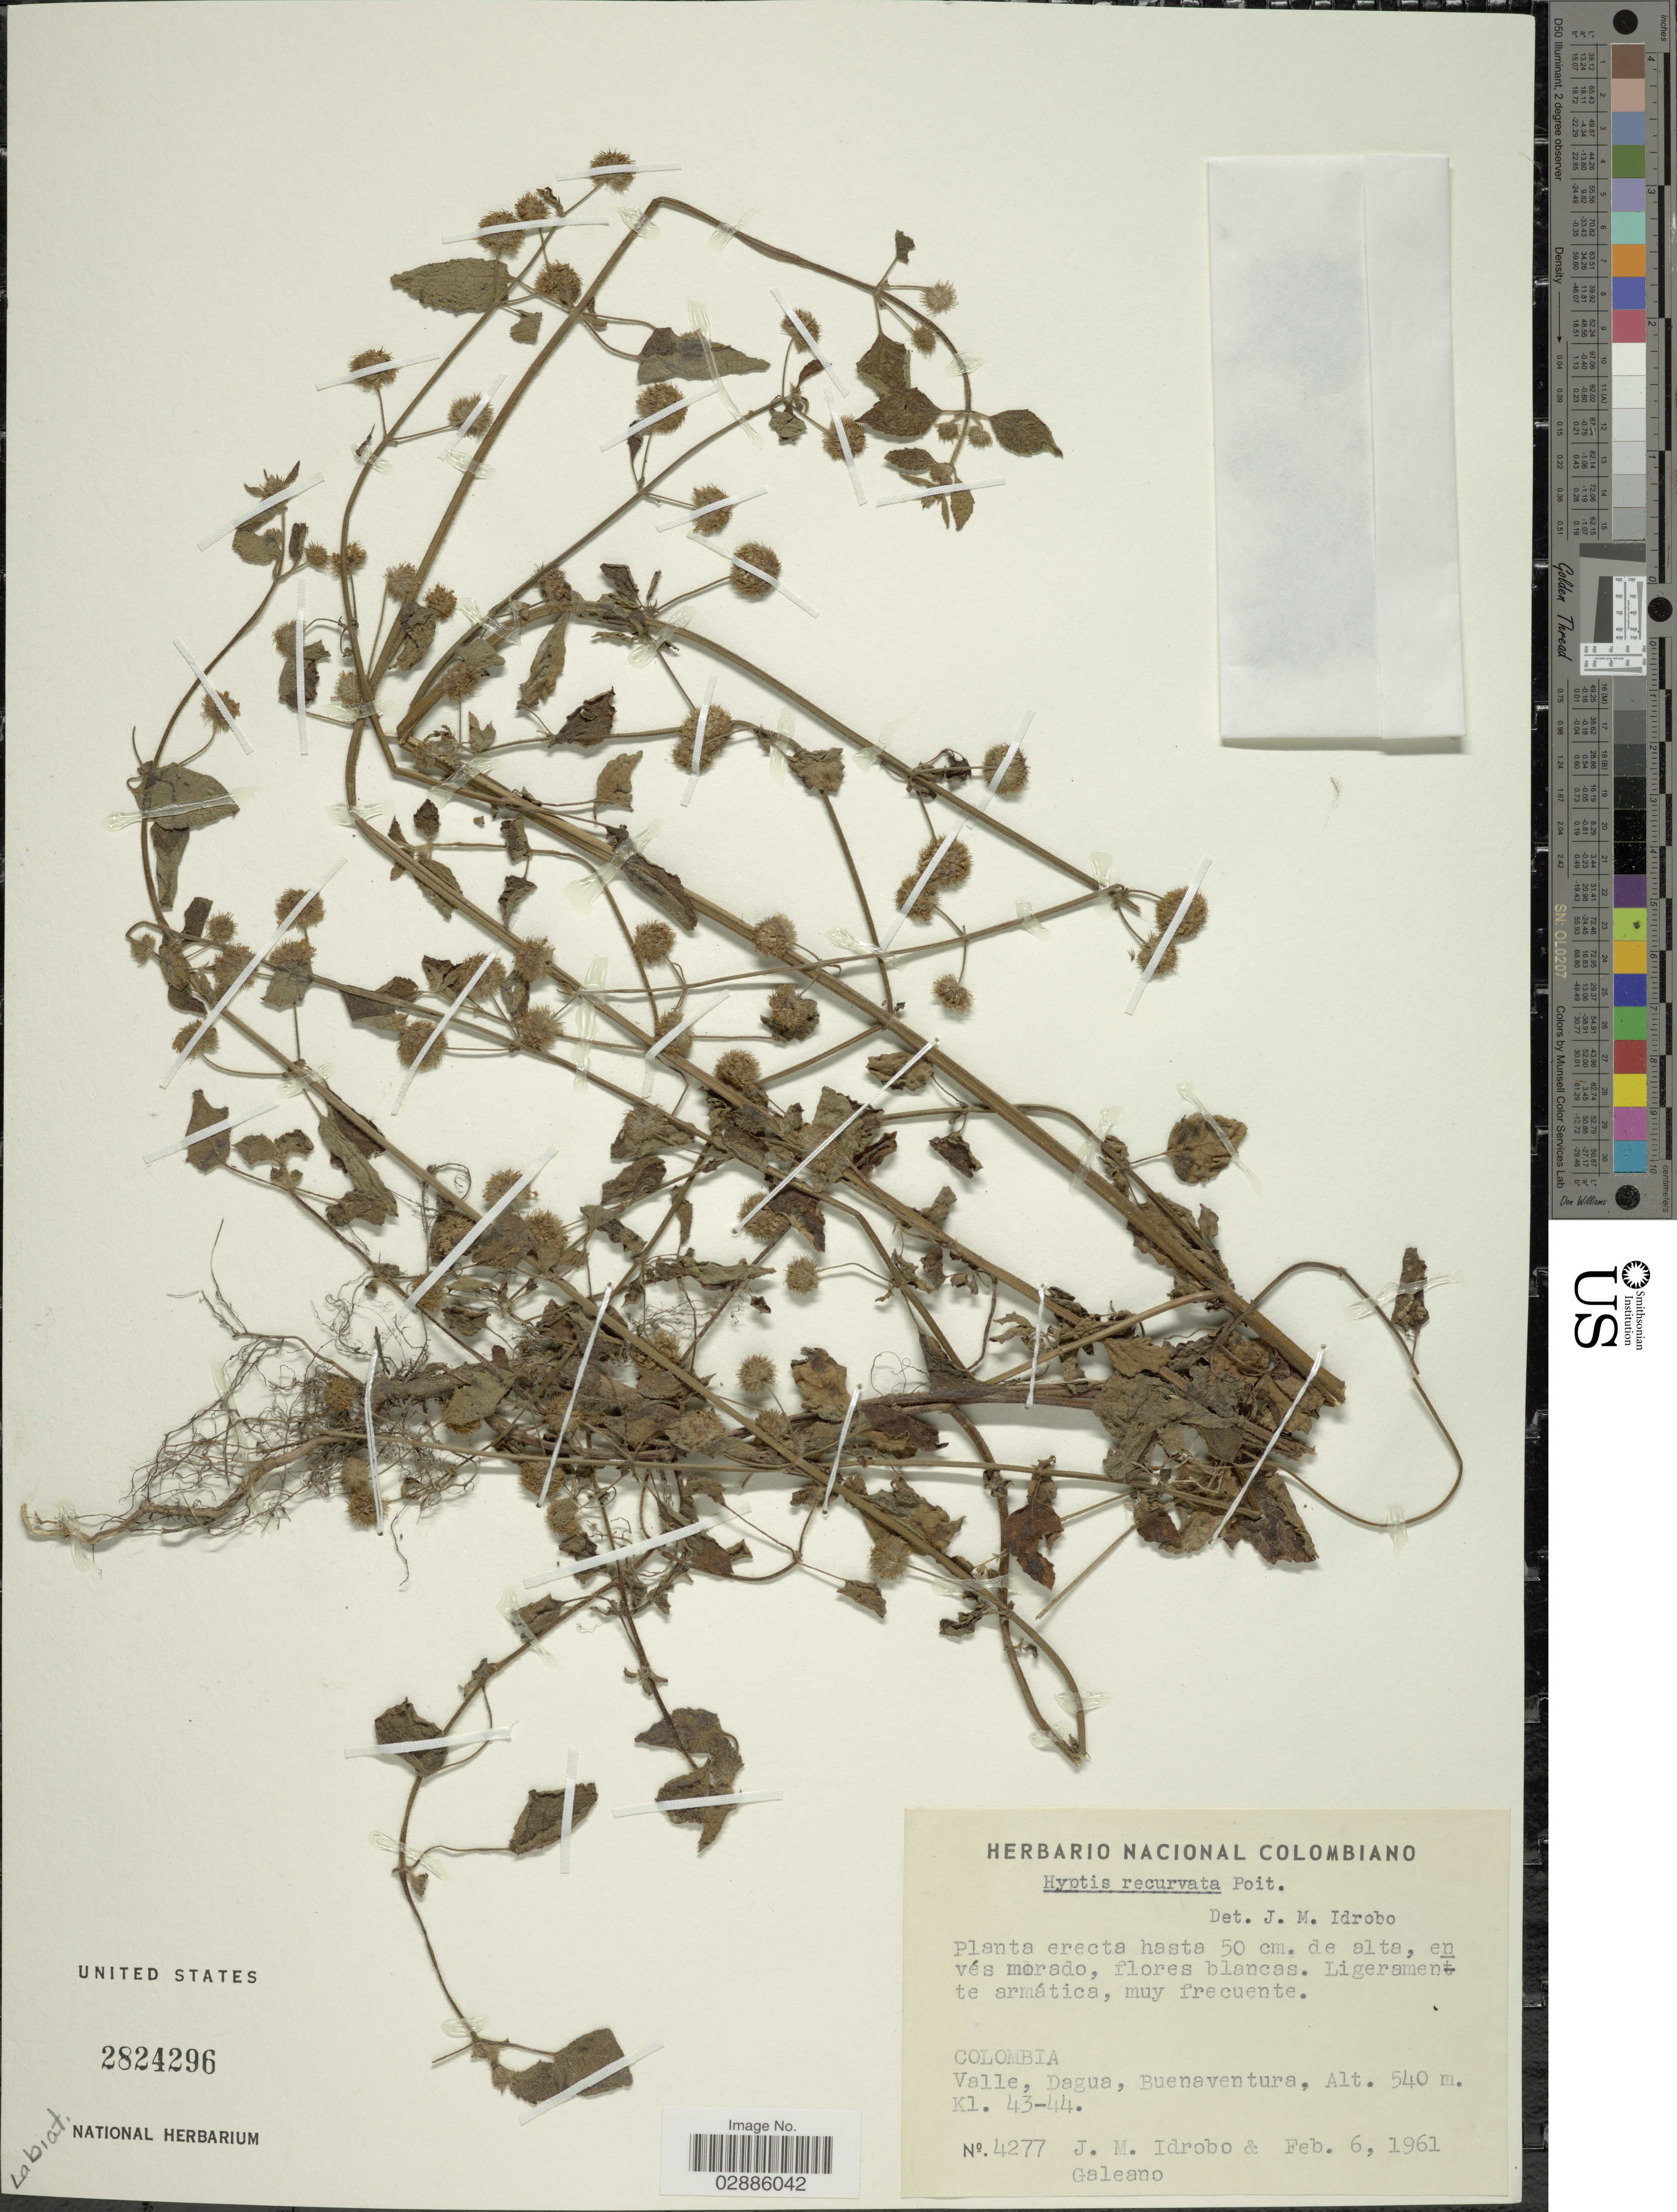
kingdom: Plantae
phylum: Tracheophyta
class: Magnoliopsida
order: Lamiales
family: Lamiaceae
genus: Hyptis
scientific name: Hyptis recurvata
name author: Poit.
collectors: J. M. Idrobo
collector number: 4277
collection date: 1961-02-06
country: Colombia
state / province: Valle del Cauca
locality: Valle, Dagua, Buenaventura, Kl. 43-44.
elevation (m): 540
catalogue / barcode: US 2824296